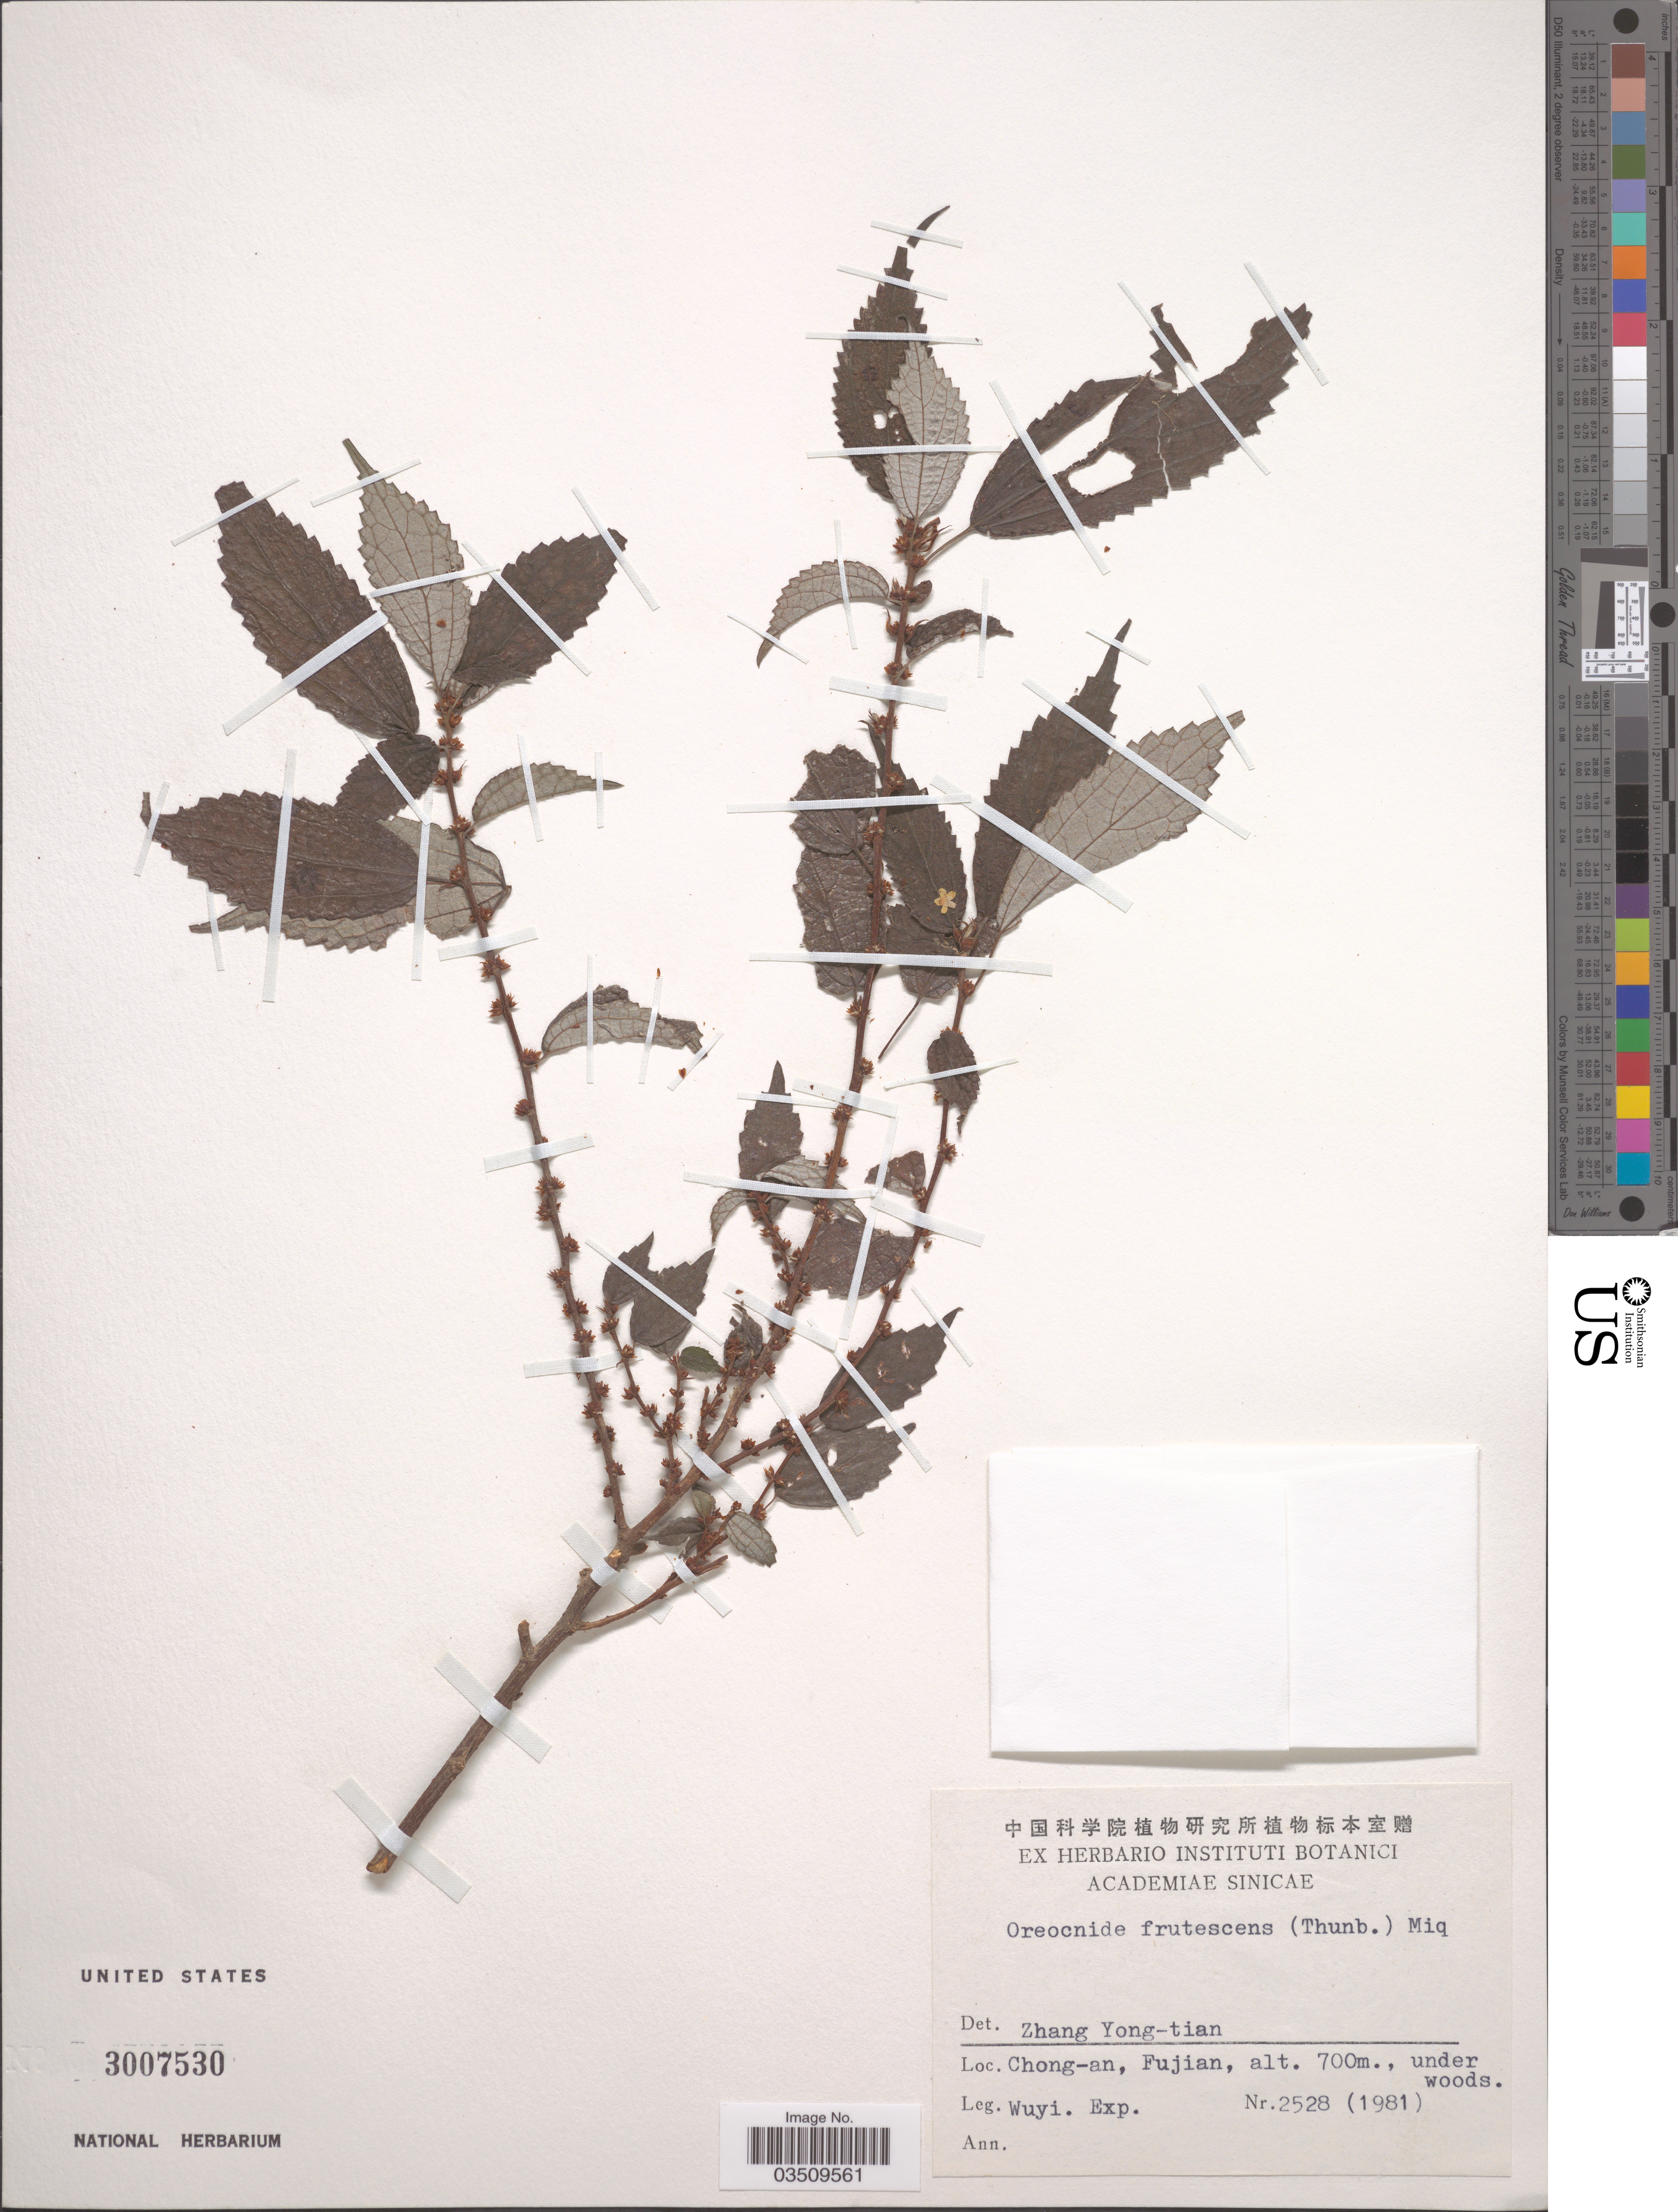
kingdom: Plantae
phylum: Tracheophyta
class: Magnoliopsida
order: Rosales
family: Urticaceae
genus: Oreocnide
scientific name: Oreocnide frutescens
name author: (Thunb.) Miq.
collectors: Wuyi. Exped.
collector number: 2528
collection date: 1981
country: China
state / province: Fujian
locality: Chong-an, Fujian.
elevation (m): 700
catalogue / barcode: US 3007530